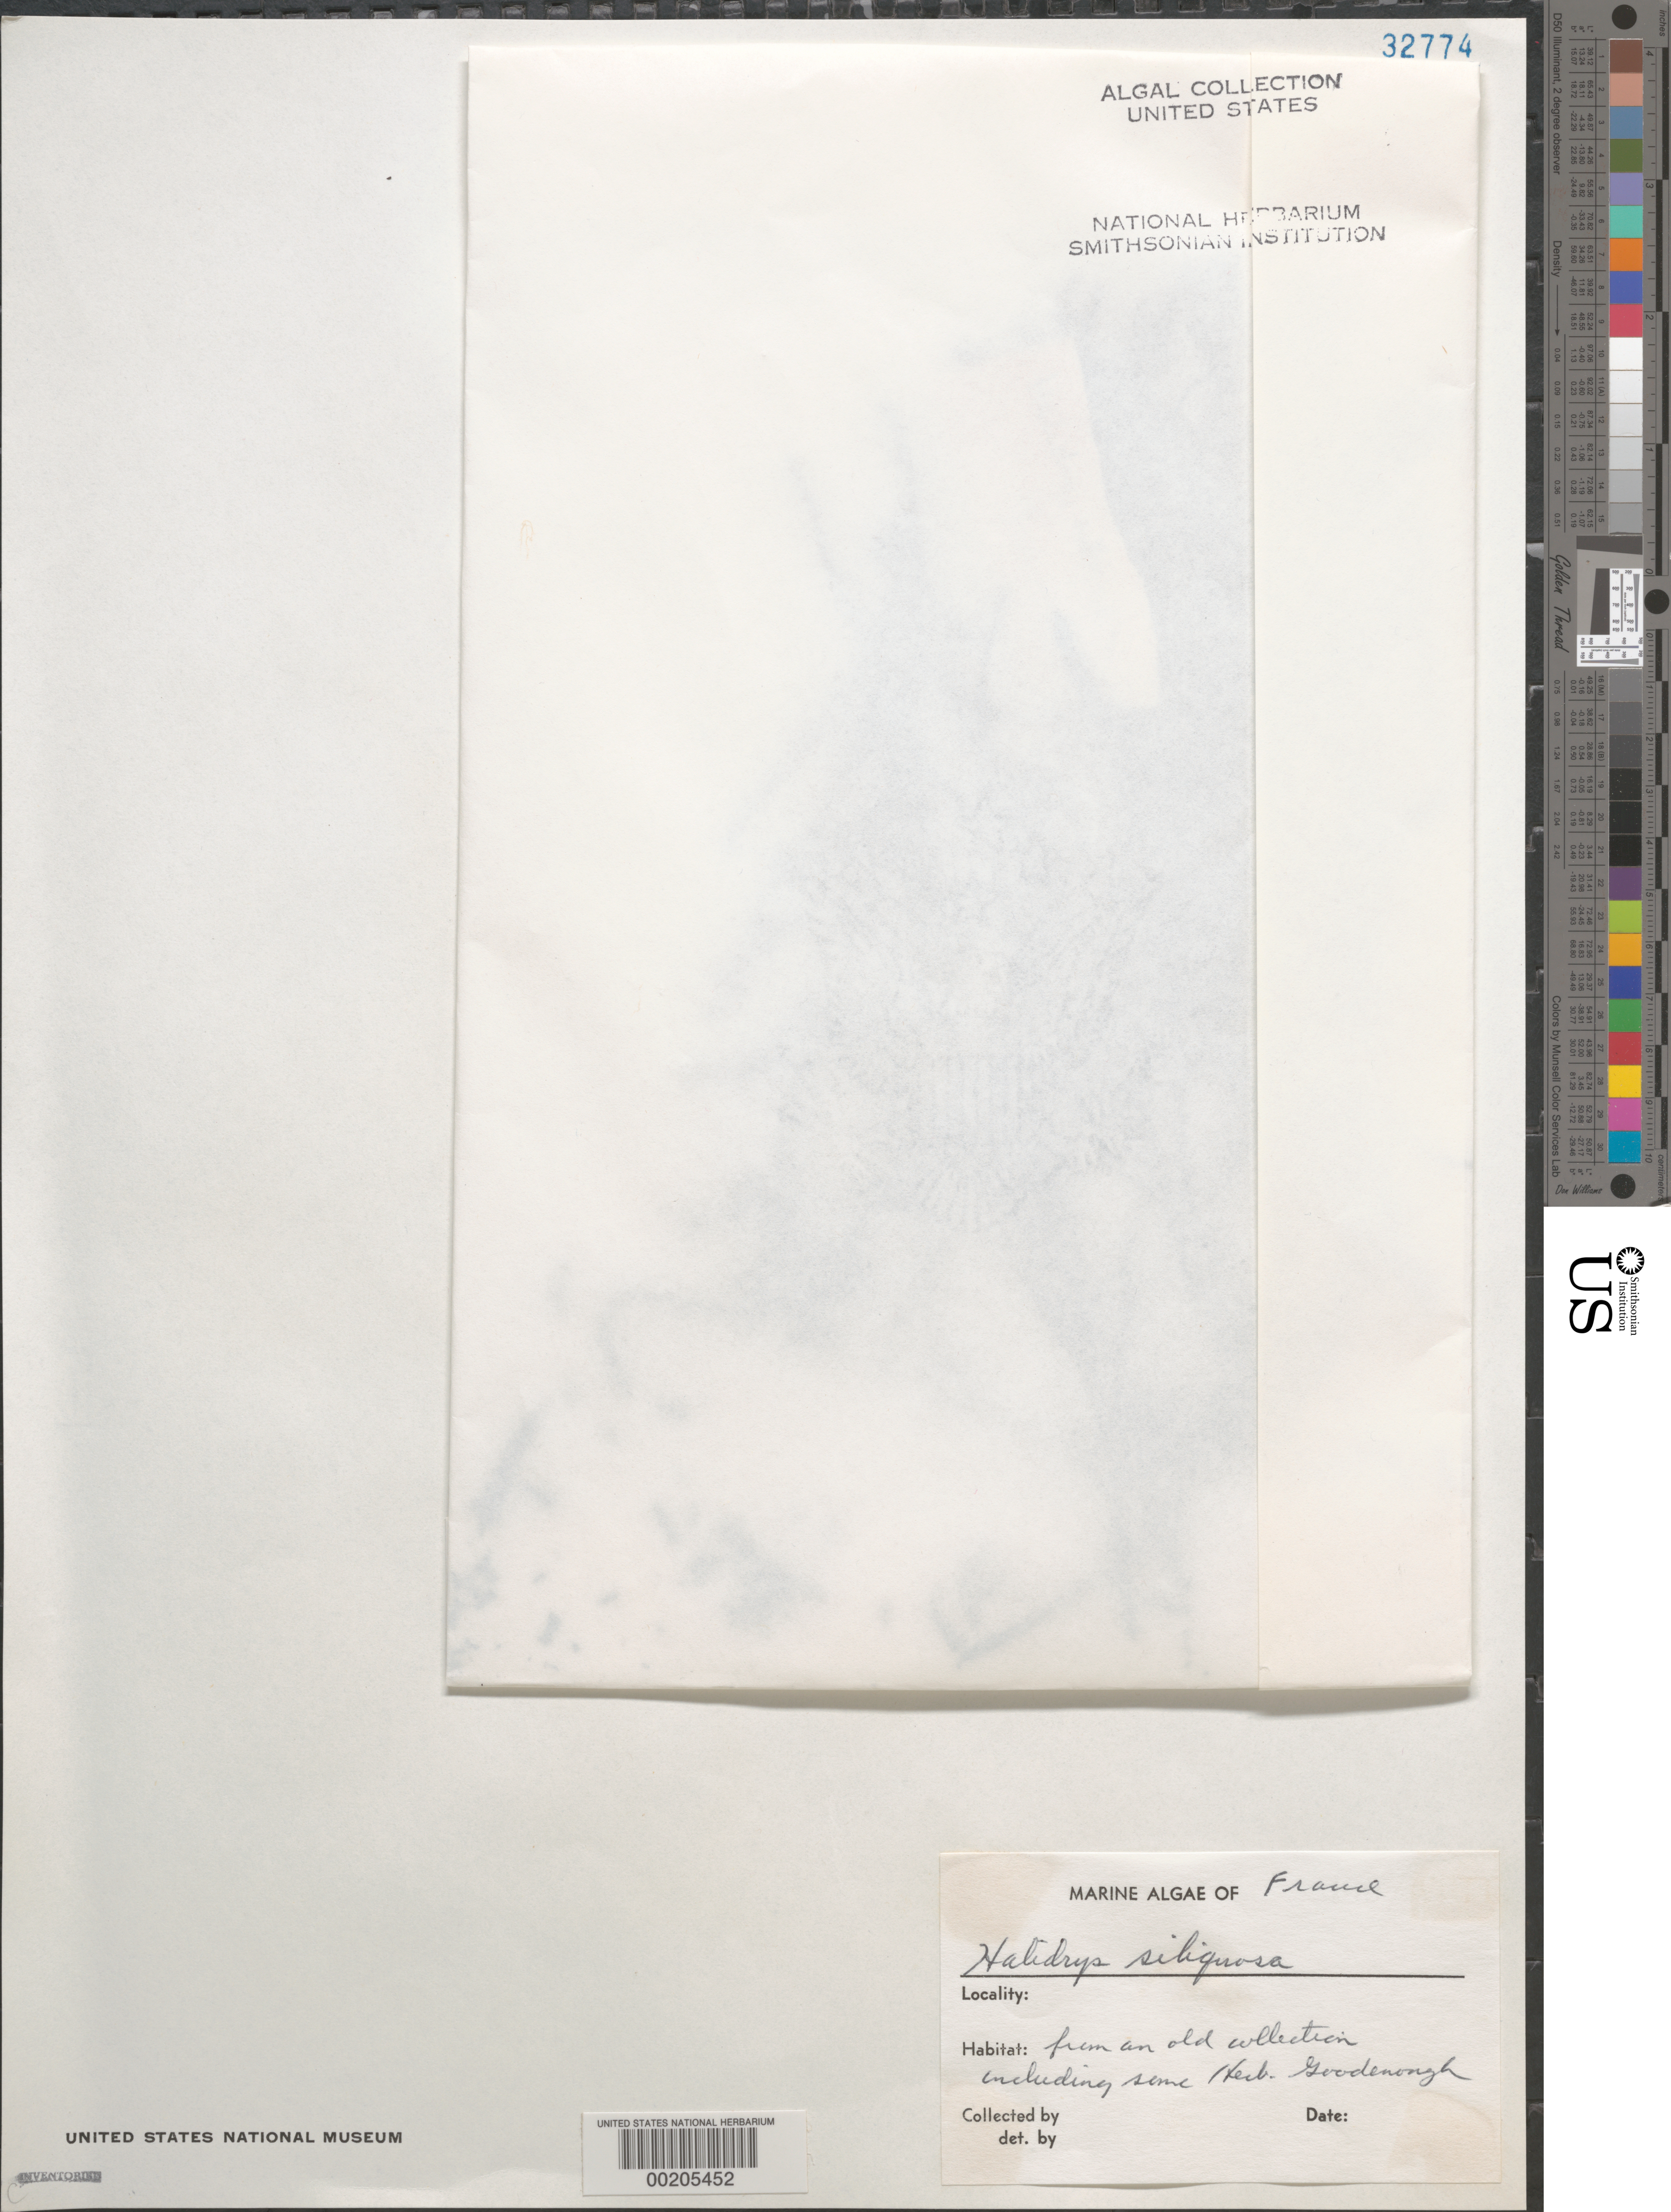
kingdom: Chromista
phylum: Ochrophyta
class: Phaeophyceae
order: Fucales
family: Sargassaceae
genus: Halidrys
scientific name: Halidrys siliquosa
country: France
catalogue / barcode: US 32774